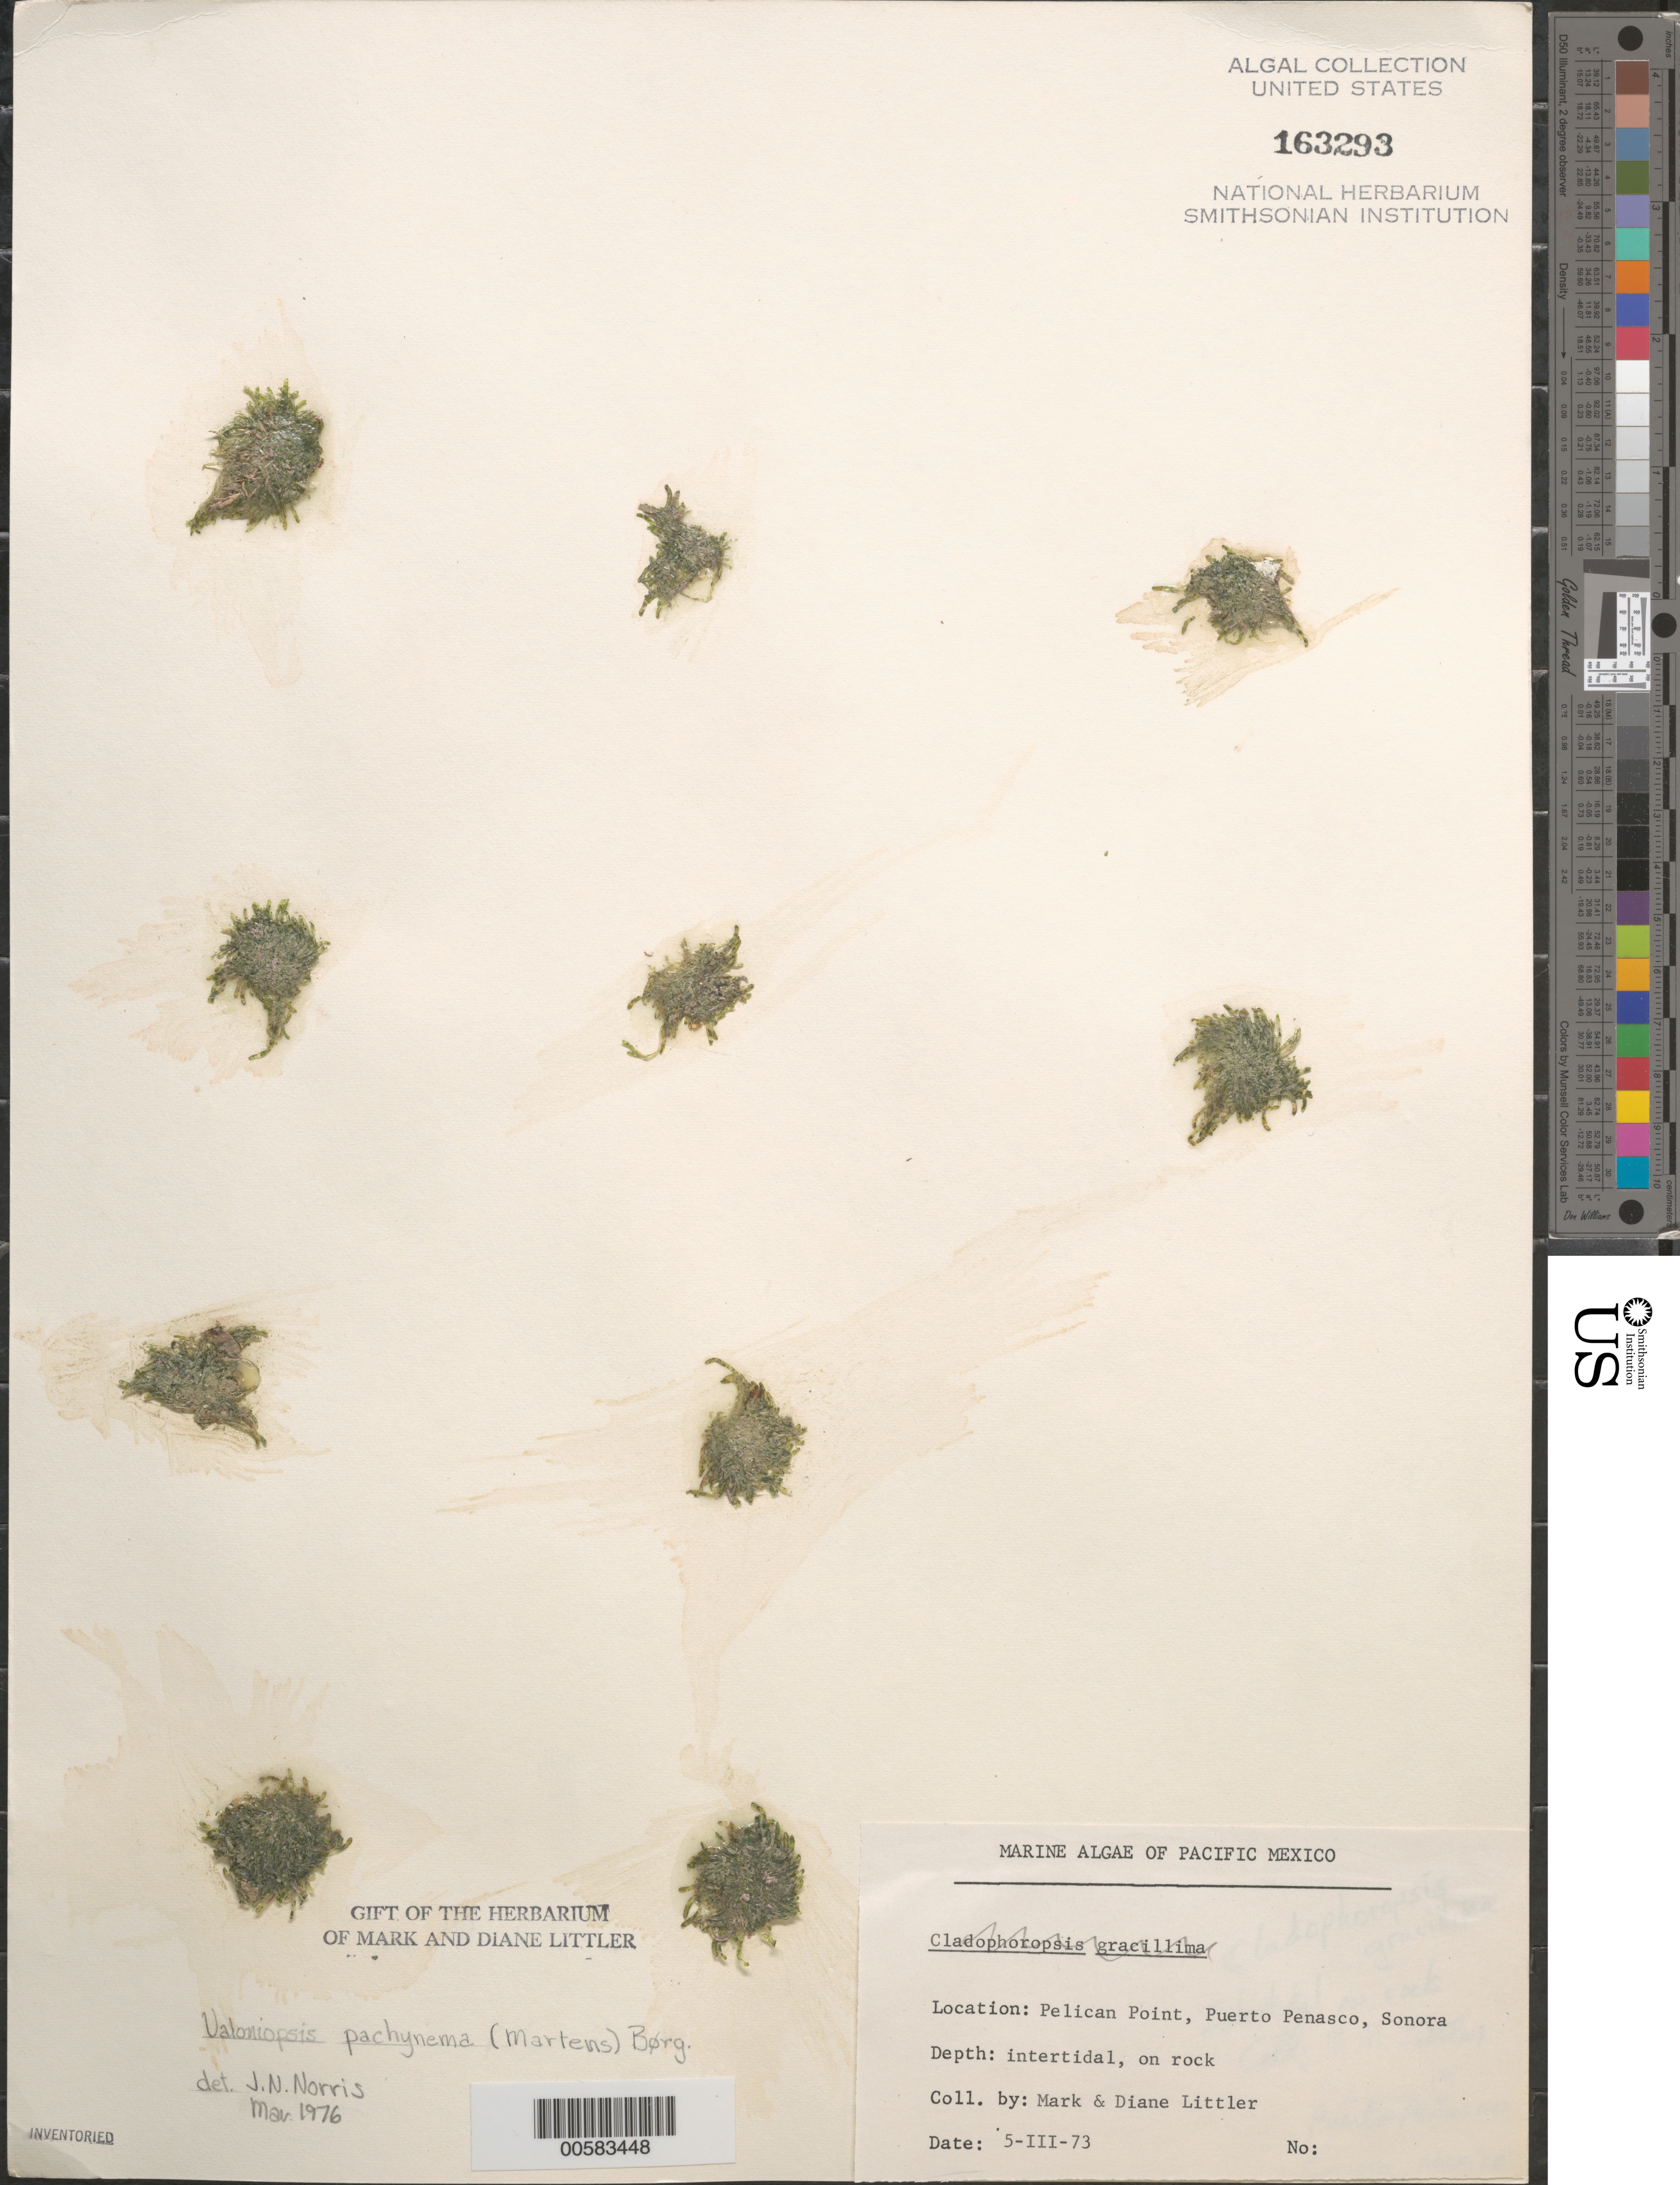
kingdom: Plantae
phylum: Chlorophyta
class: Ulvophyceae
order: Siphonocladales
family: Valoniaceae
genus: Valoniopsis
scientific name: Valoniopsis pachynema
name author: (G. Martens) Børgesen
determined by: Norris, James N.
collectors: M. M. Littler & D. S. Littler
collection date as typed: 05 Mar 1973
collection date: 1973-03-05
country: Mexico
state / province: Sonora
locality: Pelican Point, Puerto Penasco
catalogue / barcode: US 163293